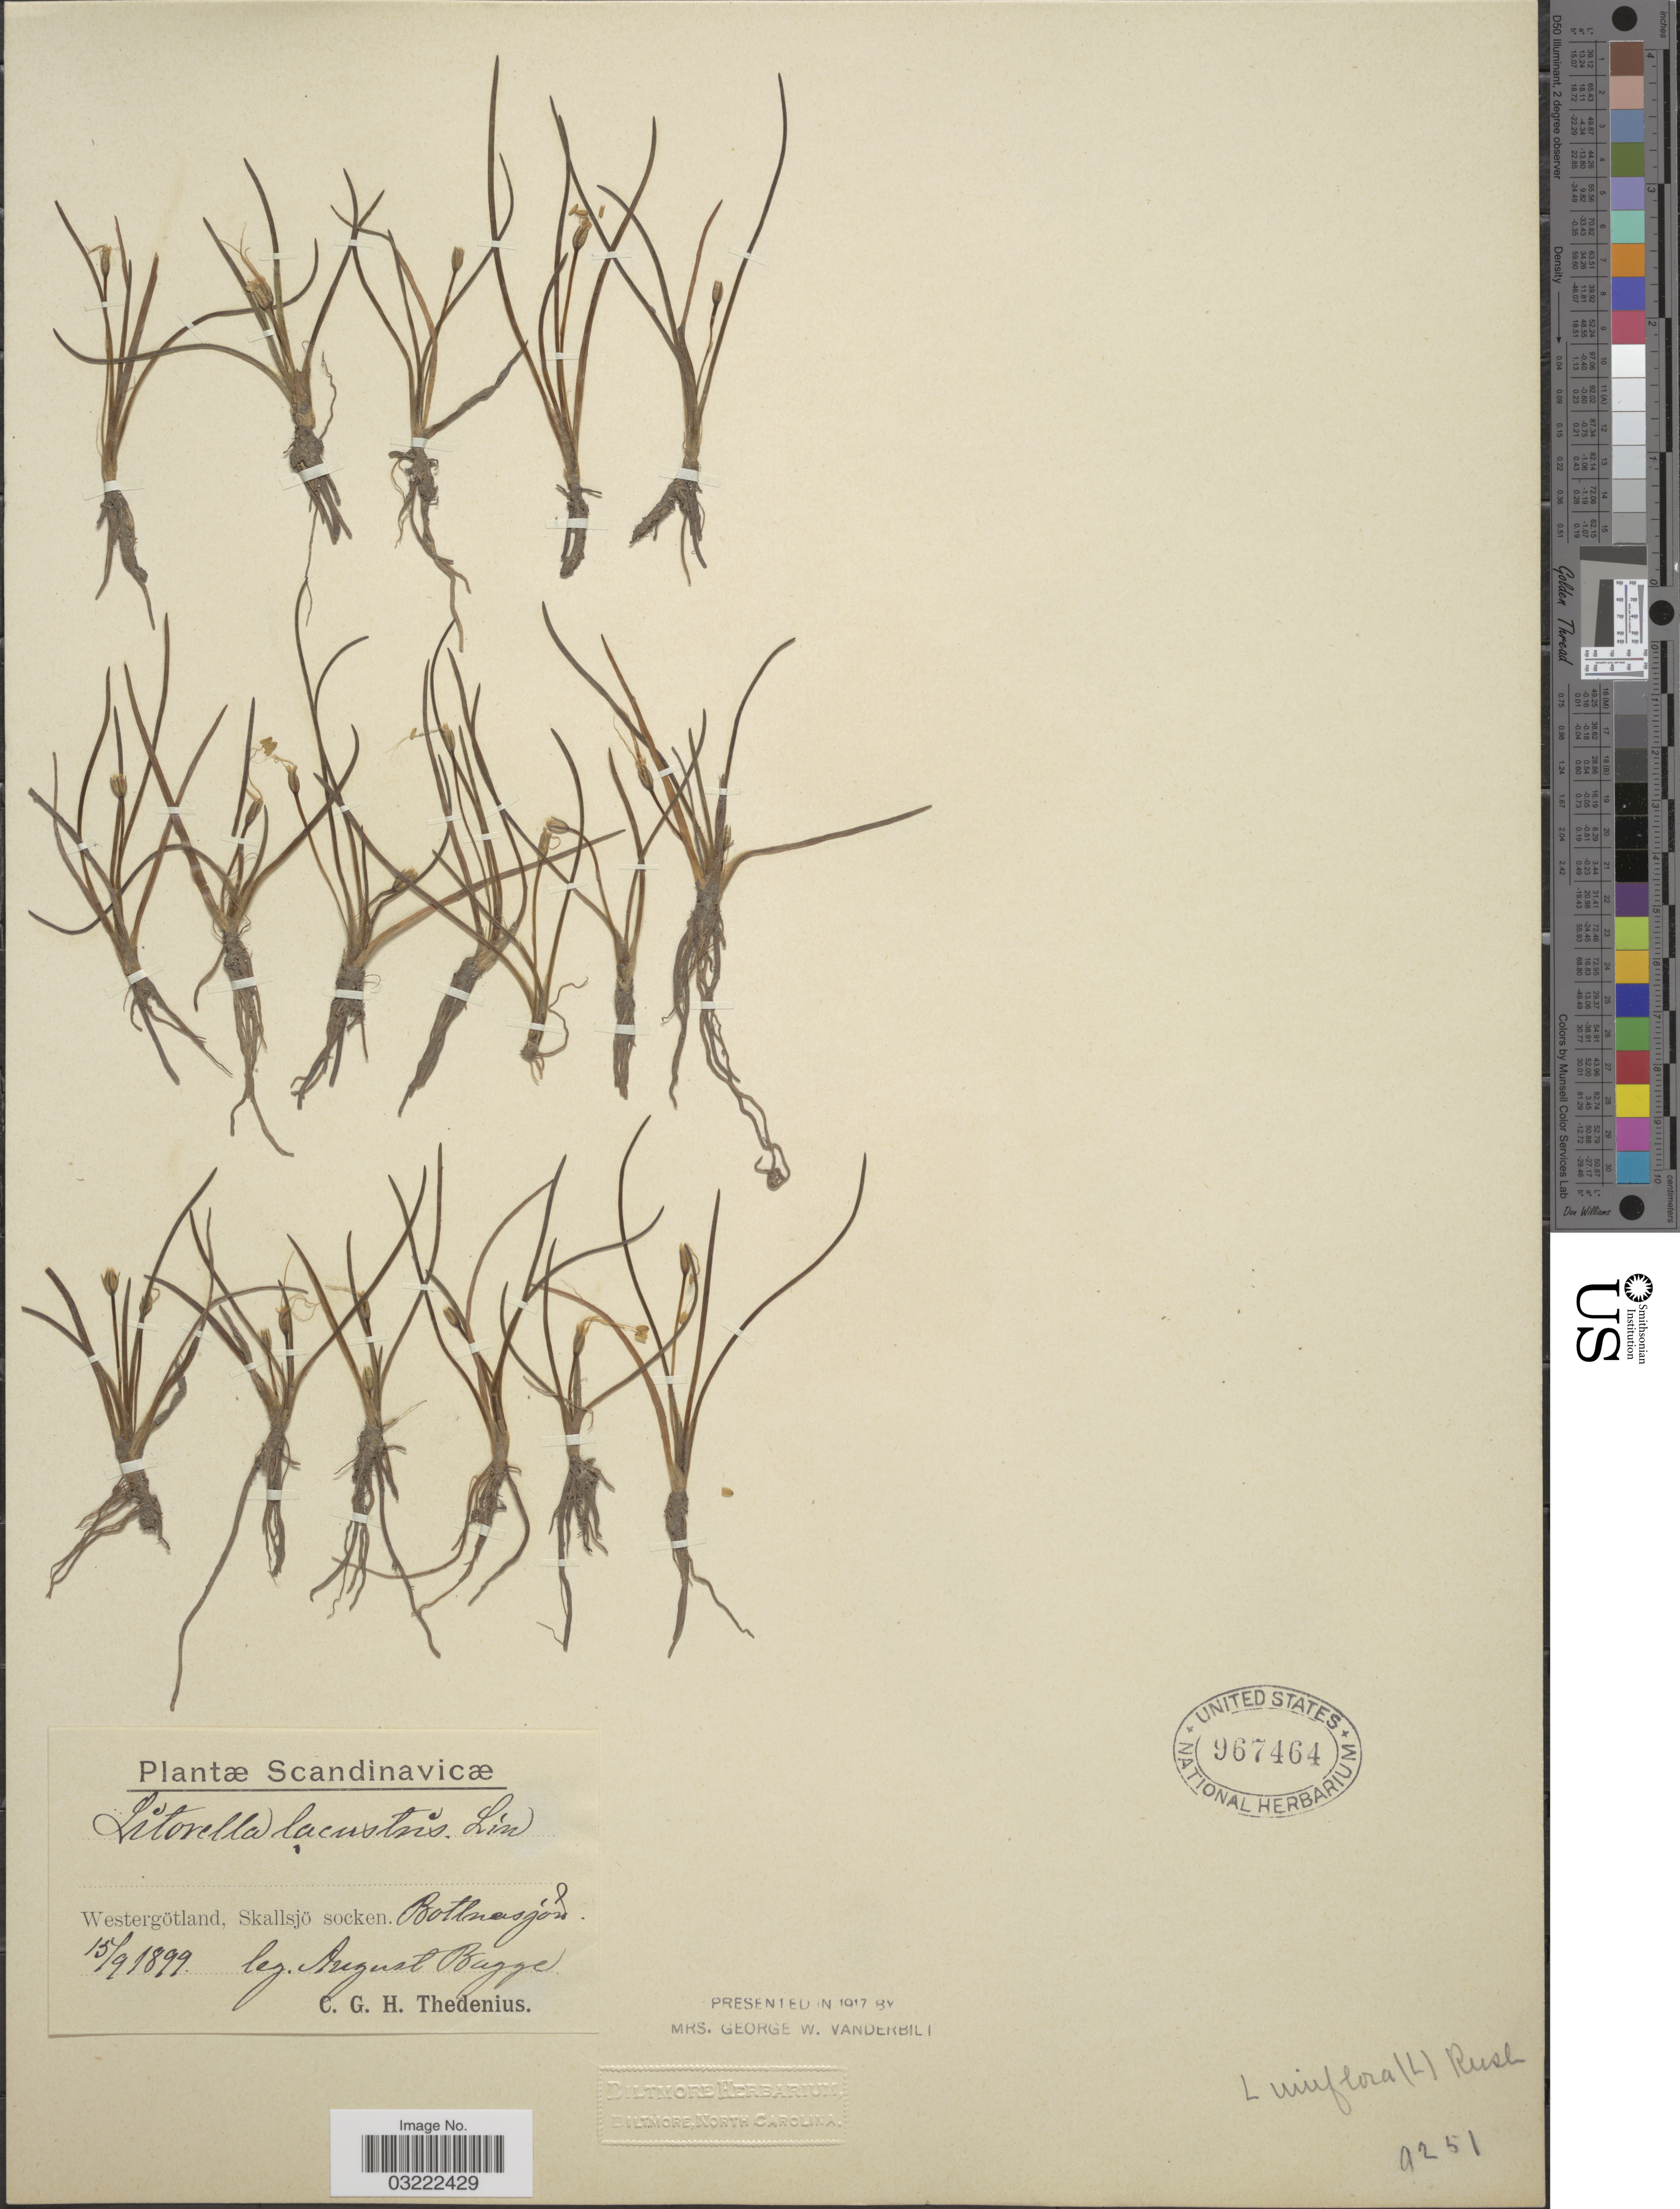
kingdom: Plantae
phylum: Tracheophyta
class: Magnoliopsida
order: Lamiales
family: Plantaginaceae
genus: Littorella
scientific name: Littorella uniflora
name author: (L.) Asch.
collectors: A. Bagge & C. Thedenius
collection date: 1899-09-15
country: Sweden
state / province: Västra Götaland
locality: Scandinavicæ, Westergötland, Skallsjö socken, Bottnasjon.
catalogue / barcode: US 967464